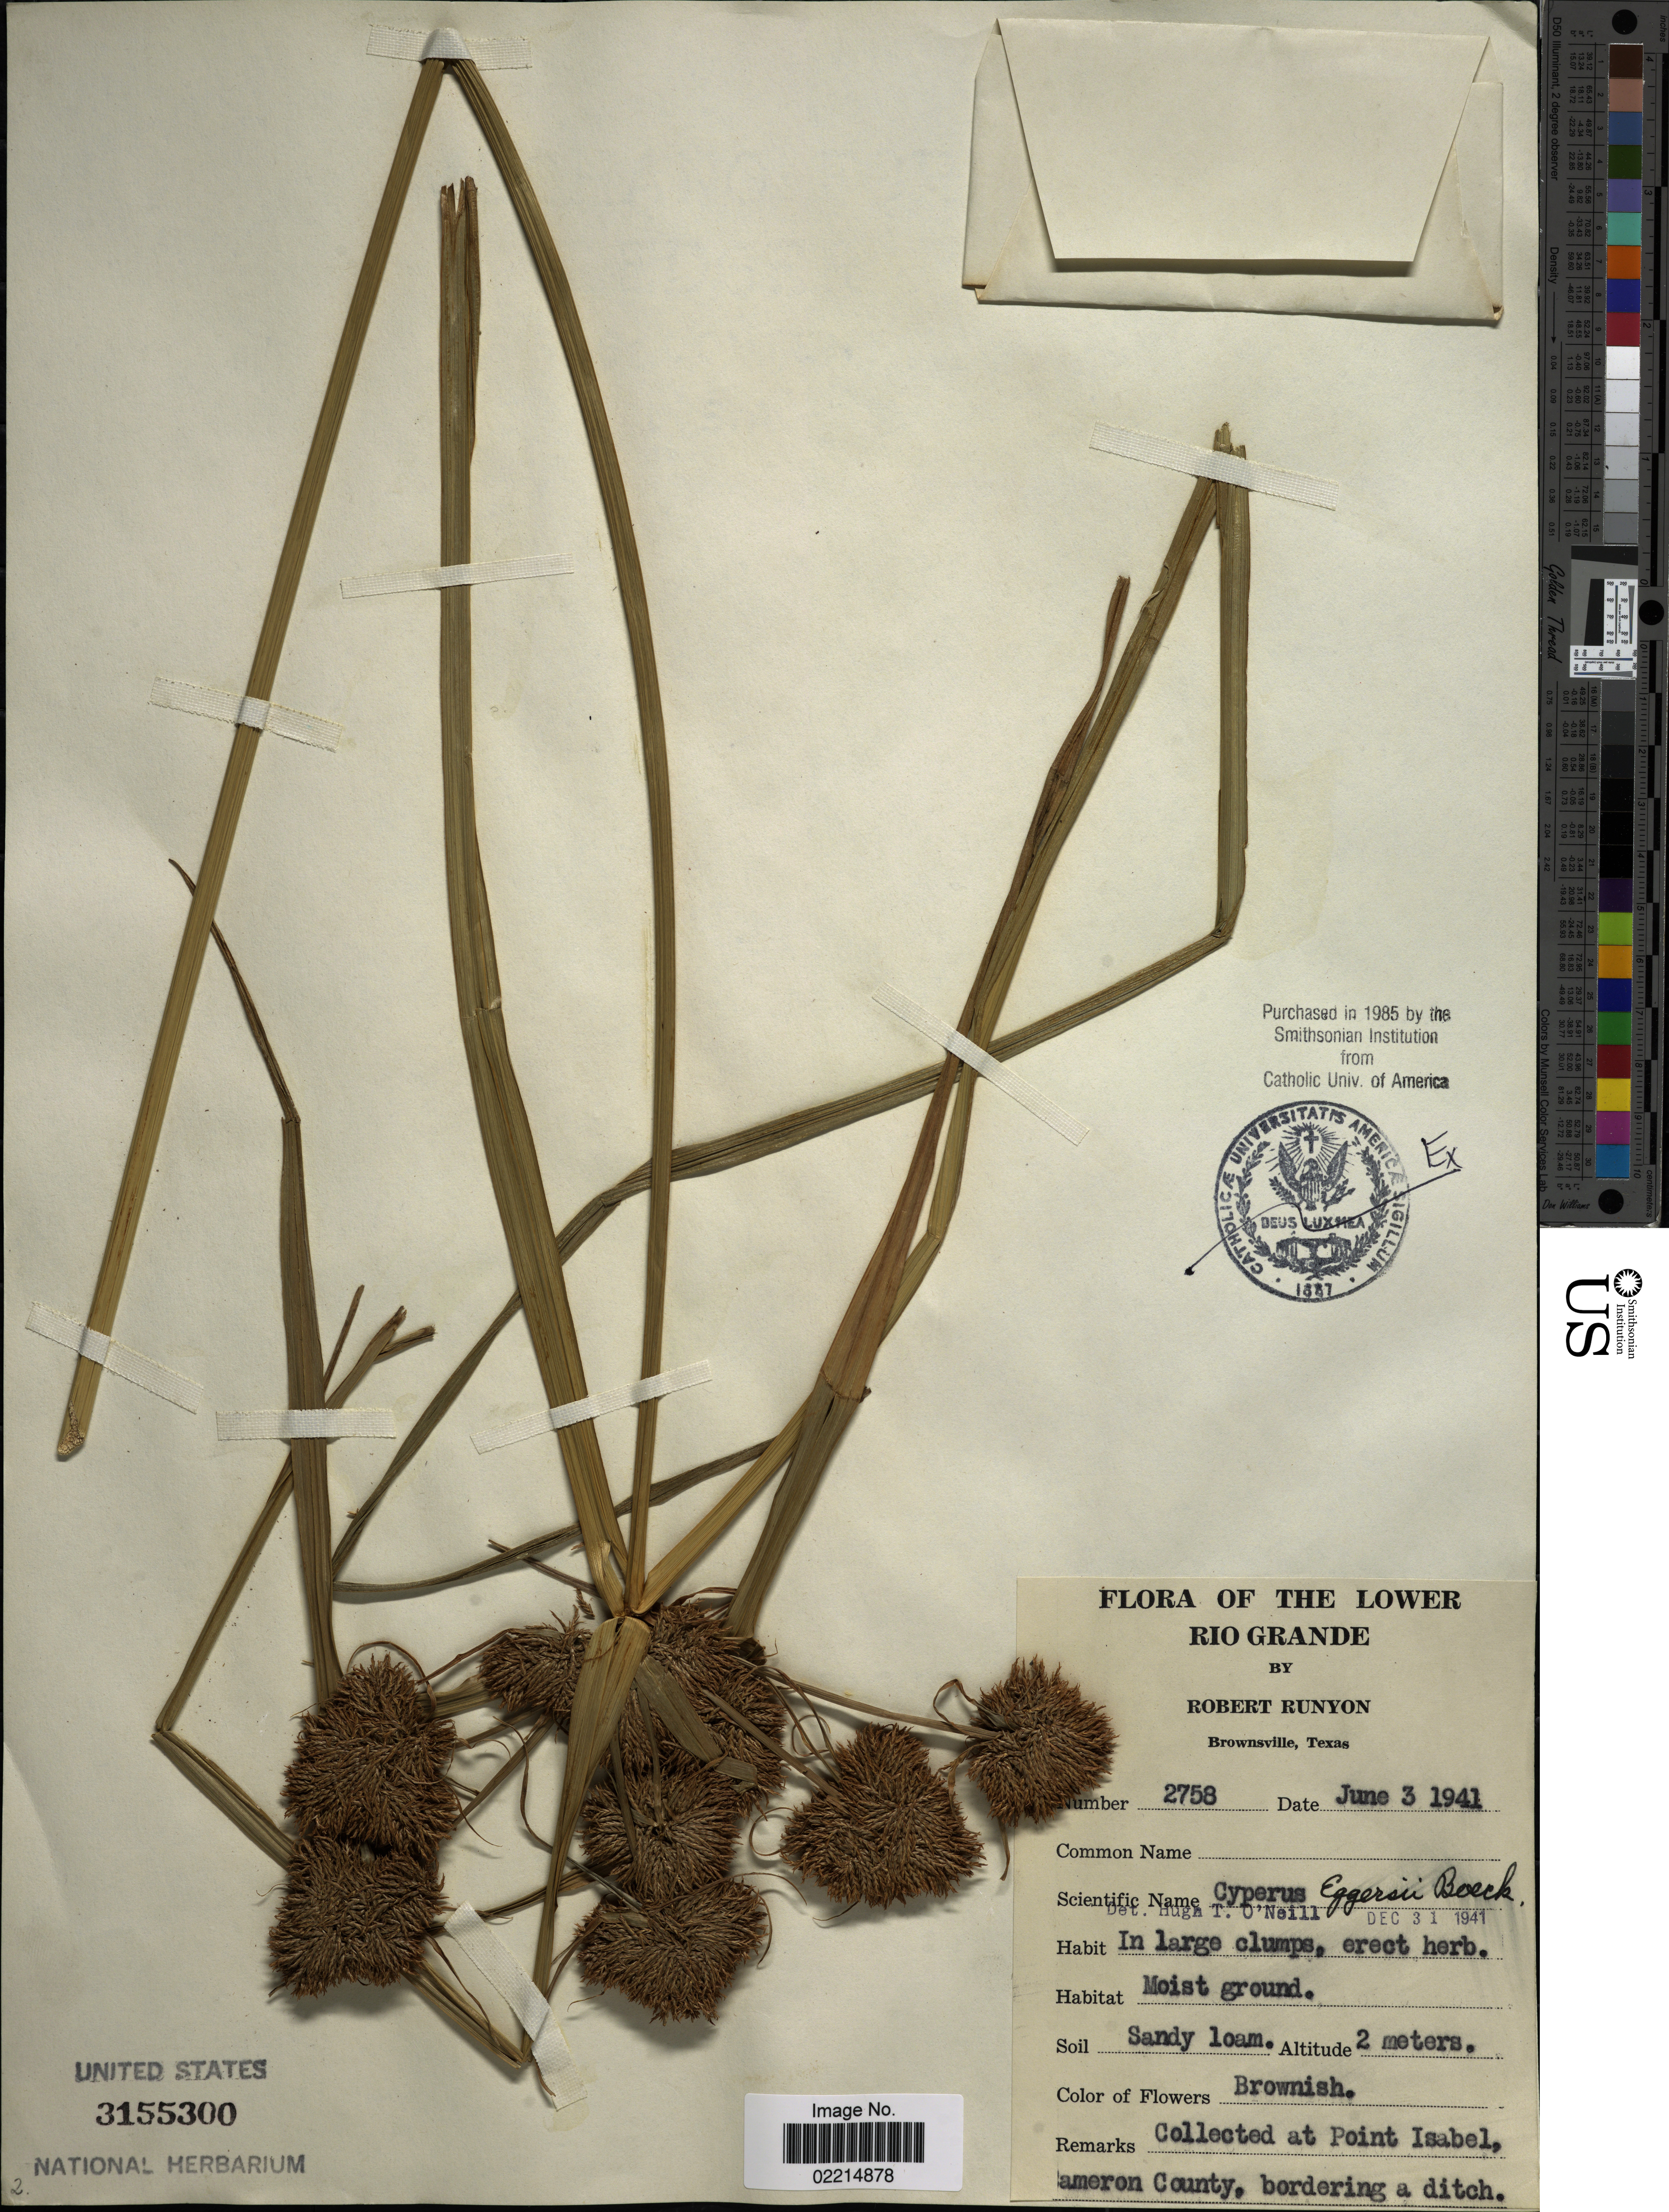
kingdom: Plantae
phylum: Tracheophyta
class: Liliopsida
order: Poales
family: Cyperaceae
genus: Cyperus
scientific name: Cyperus eggersii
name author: Boeckeler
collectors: R. Runyon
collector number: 2758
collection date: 1941-06-03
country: United States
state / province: Texas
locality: Lower Rio Grande, in large clumps, moist ground, sandy loam, at Point Isabel, Cameron County, bordering a ditch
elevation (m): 2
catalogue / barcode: US 3155300